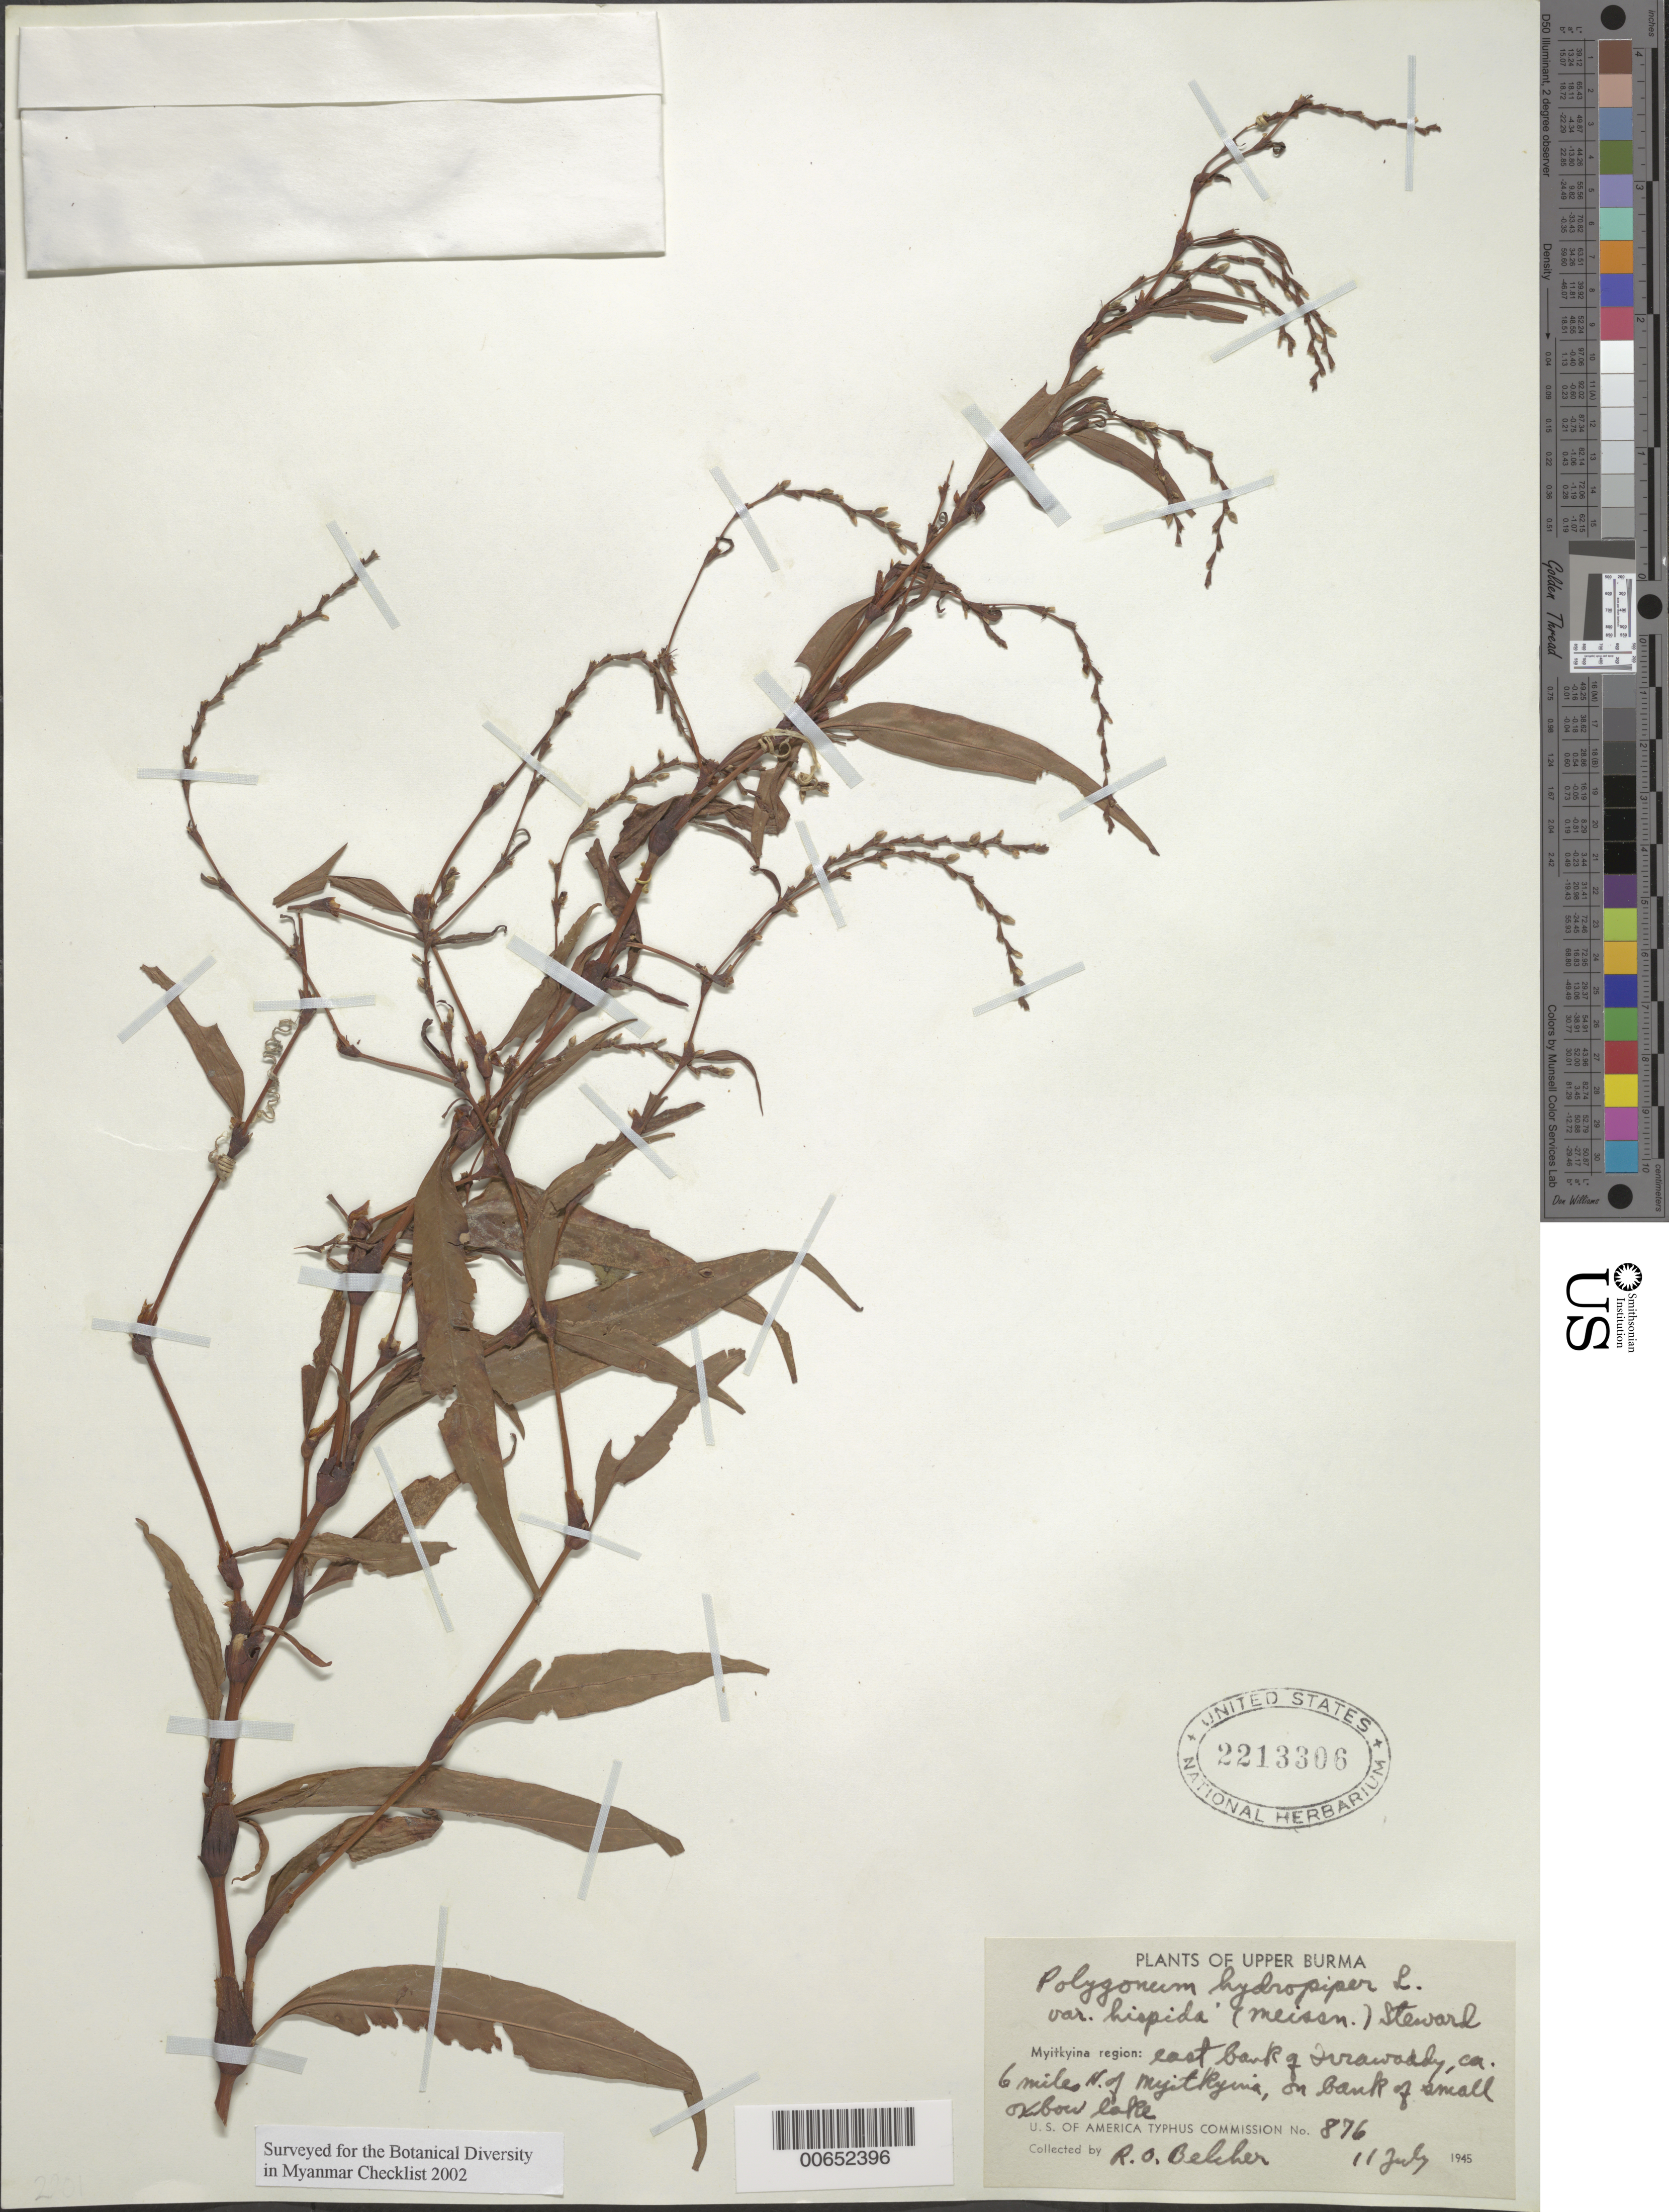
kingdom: Plantae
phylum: Tracheophyta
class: Magnoliopsida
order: Caryophyllales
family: Polygonaceae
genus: Polygonum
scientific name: Polygonum hydropiper var. hispidum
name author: (Hook. f.) Steward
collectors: R. Belcher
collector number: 876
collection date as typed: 11 Jul 1945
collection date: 1945-07-11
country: Myanmar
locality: Upper Burma, Myitkyina region, E bank of Irrawaddy River, N of Myitkyina.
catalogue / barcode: US 2213306